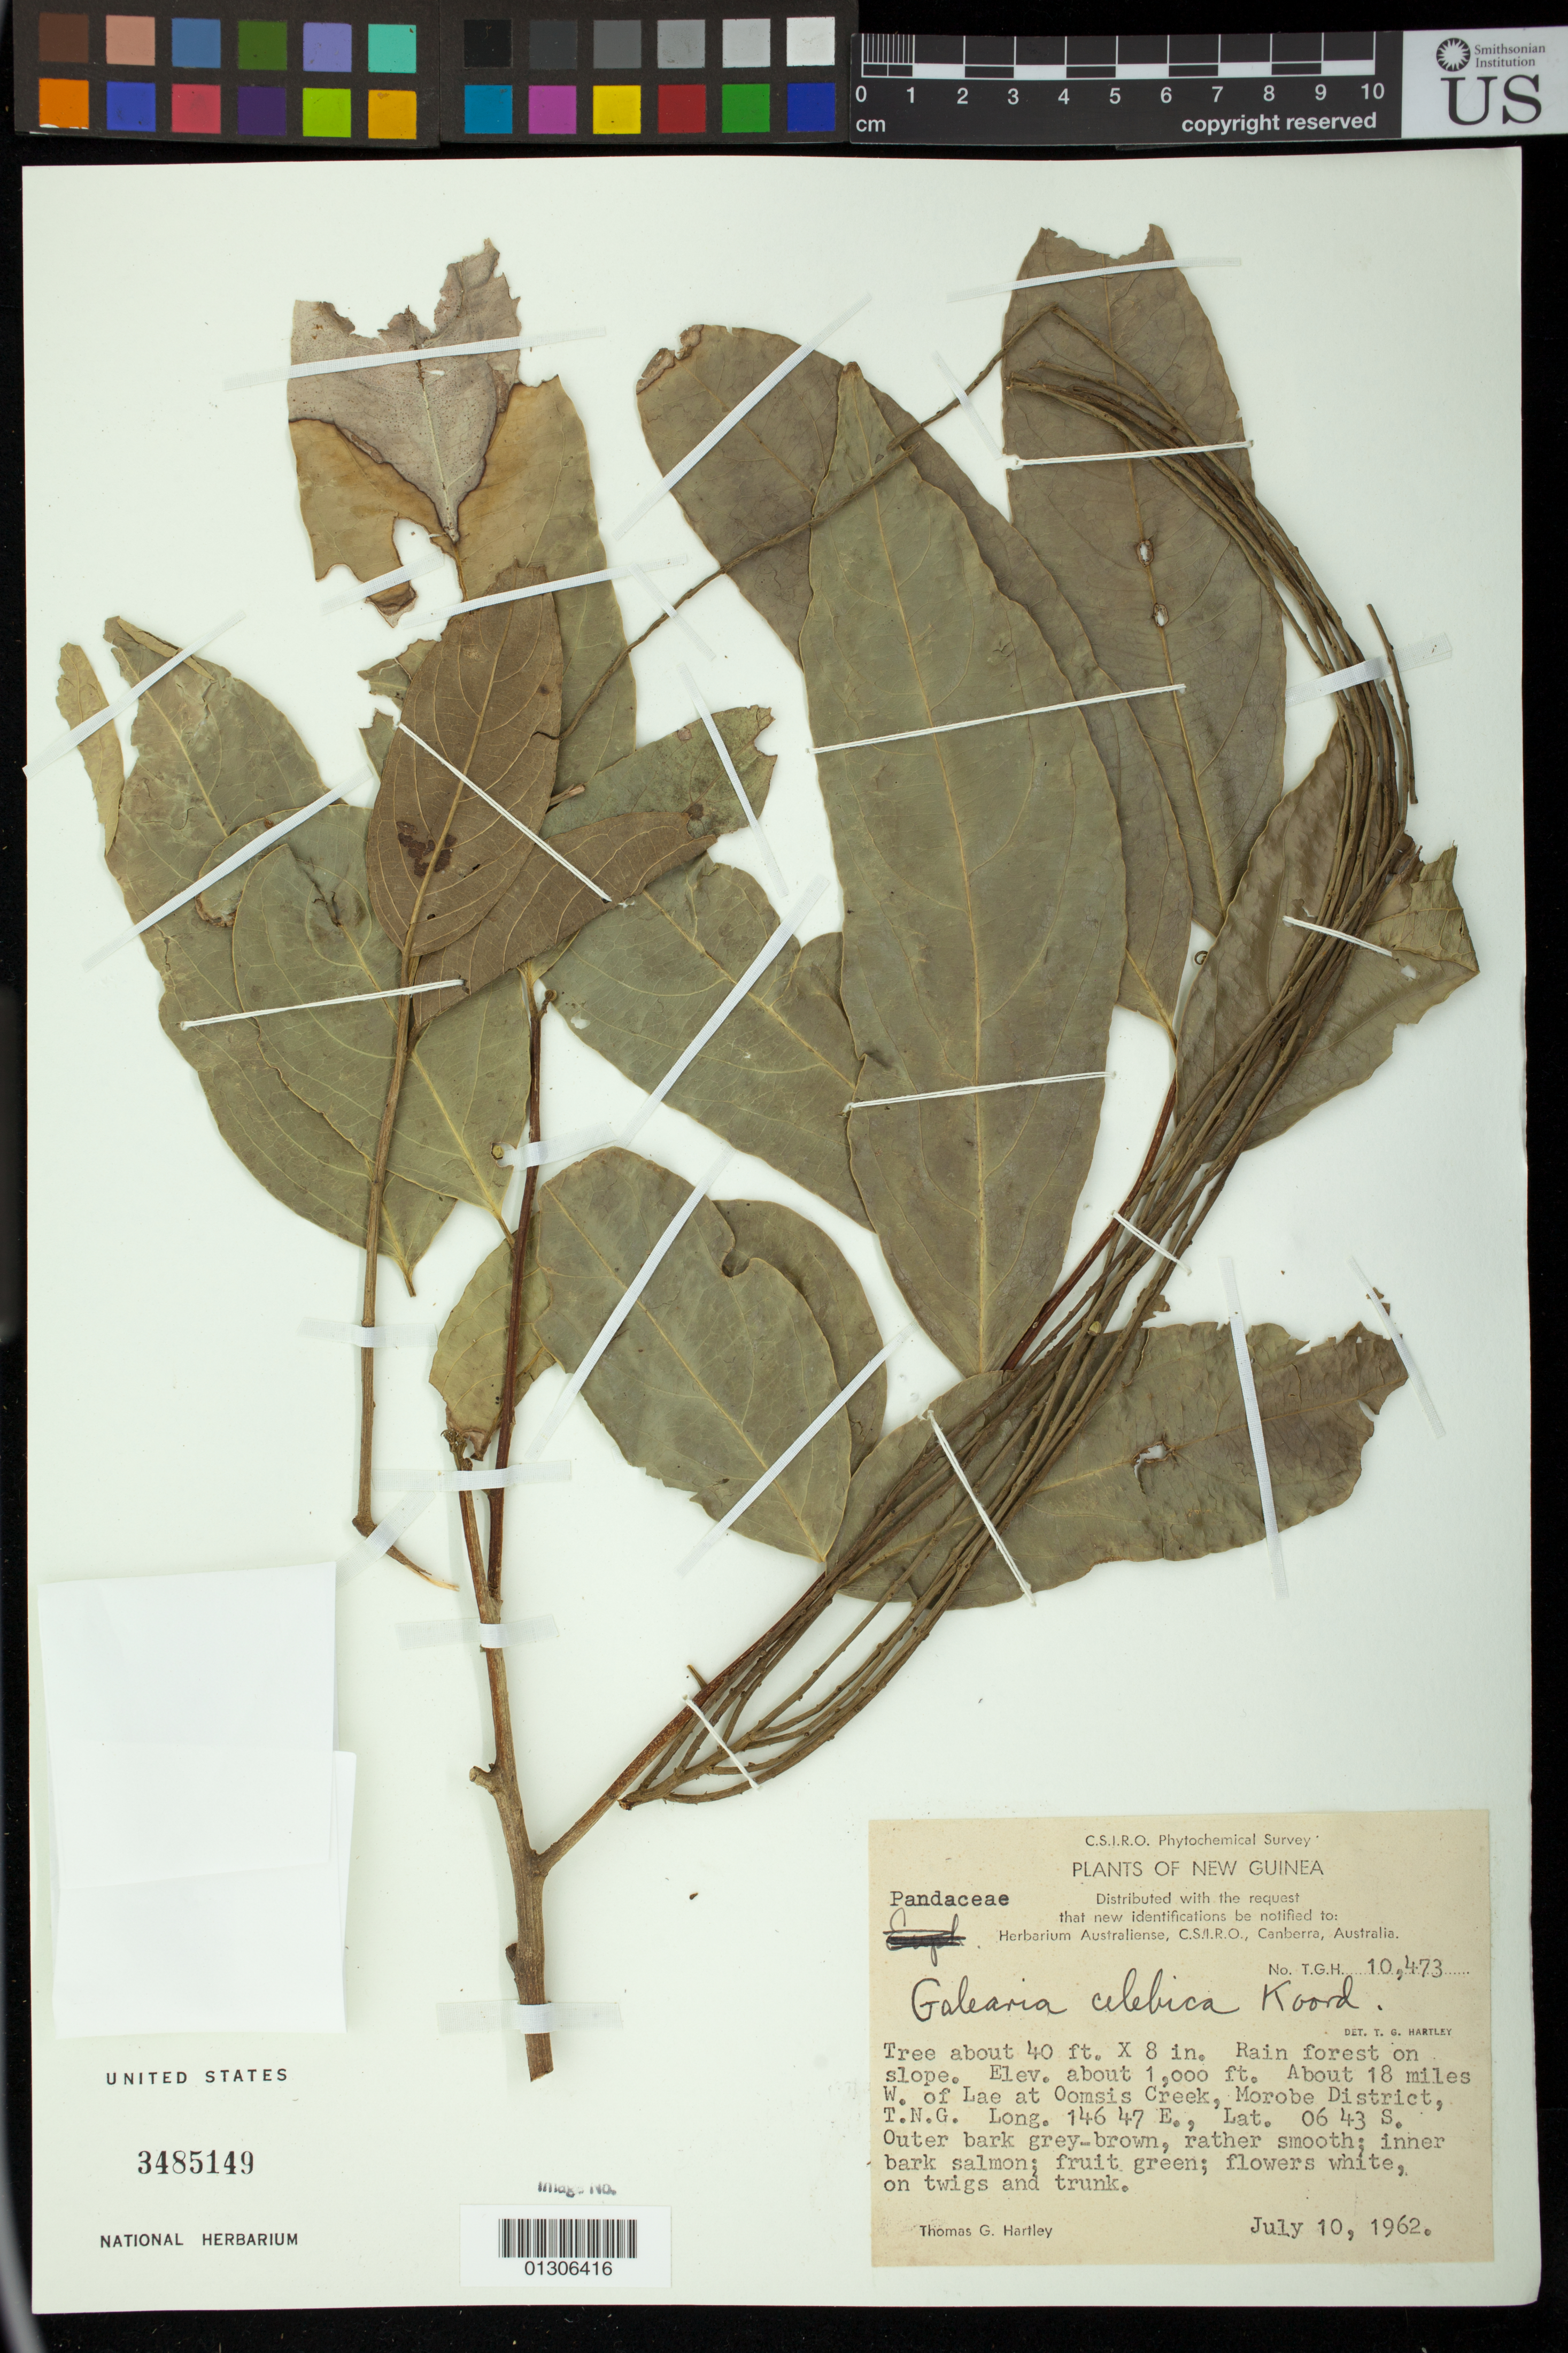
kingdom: Plantae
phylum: Tracheophyta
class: Magnoliopsida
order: Malpighiales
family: Pandaceae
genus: Galearia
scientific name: Galearia celebica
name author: Koord.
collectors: T. G. Hartley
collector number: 10473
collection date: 1962-07-10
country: Papua New Guinea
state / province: Morobe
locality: About 18 miles W. of Lae at Oomsis Creek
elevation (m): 305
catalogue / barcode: US 3485149